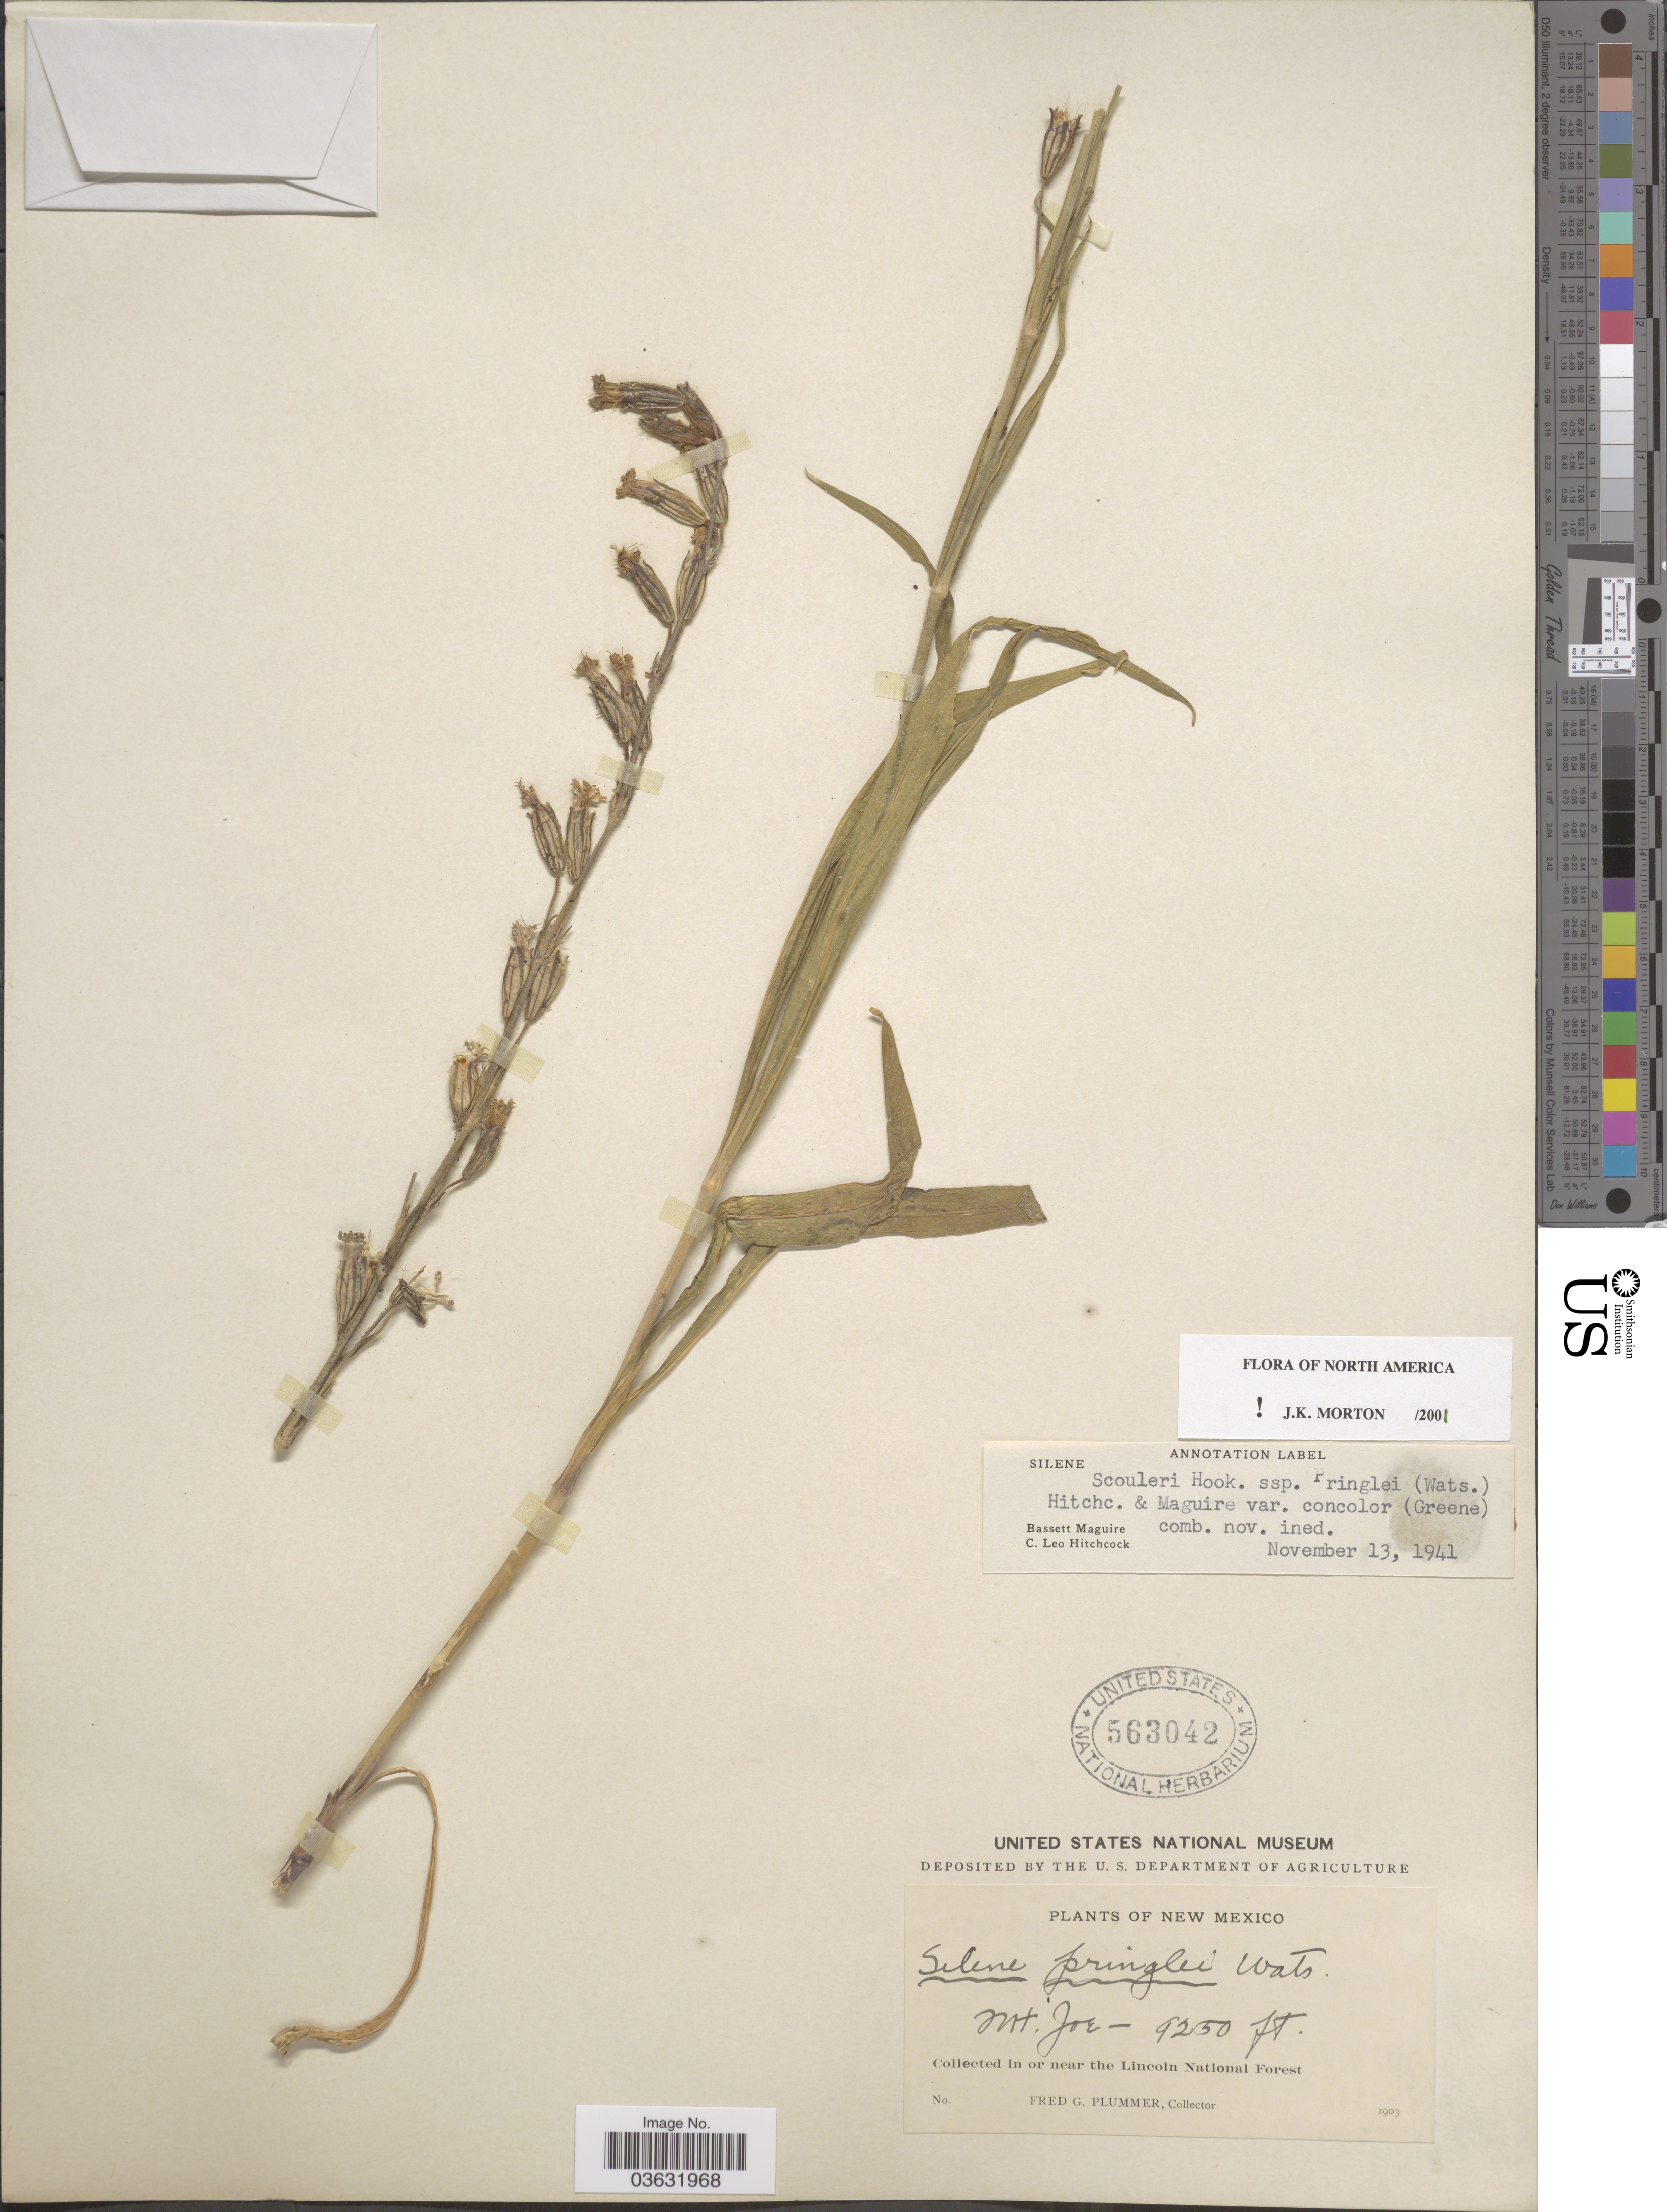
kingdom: Plantae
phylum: Tracheophyta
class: Magnoliopsida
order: Caryophyllales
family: Caryophyllaceae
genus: Silene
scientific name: Silene scouleri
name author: Hook.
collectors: F. Plummer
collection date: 1903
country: United States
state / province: New Mexico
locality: Mt. Joe. In or near the Lincoln National Forest.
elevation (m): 2819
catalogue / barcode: US 563042